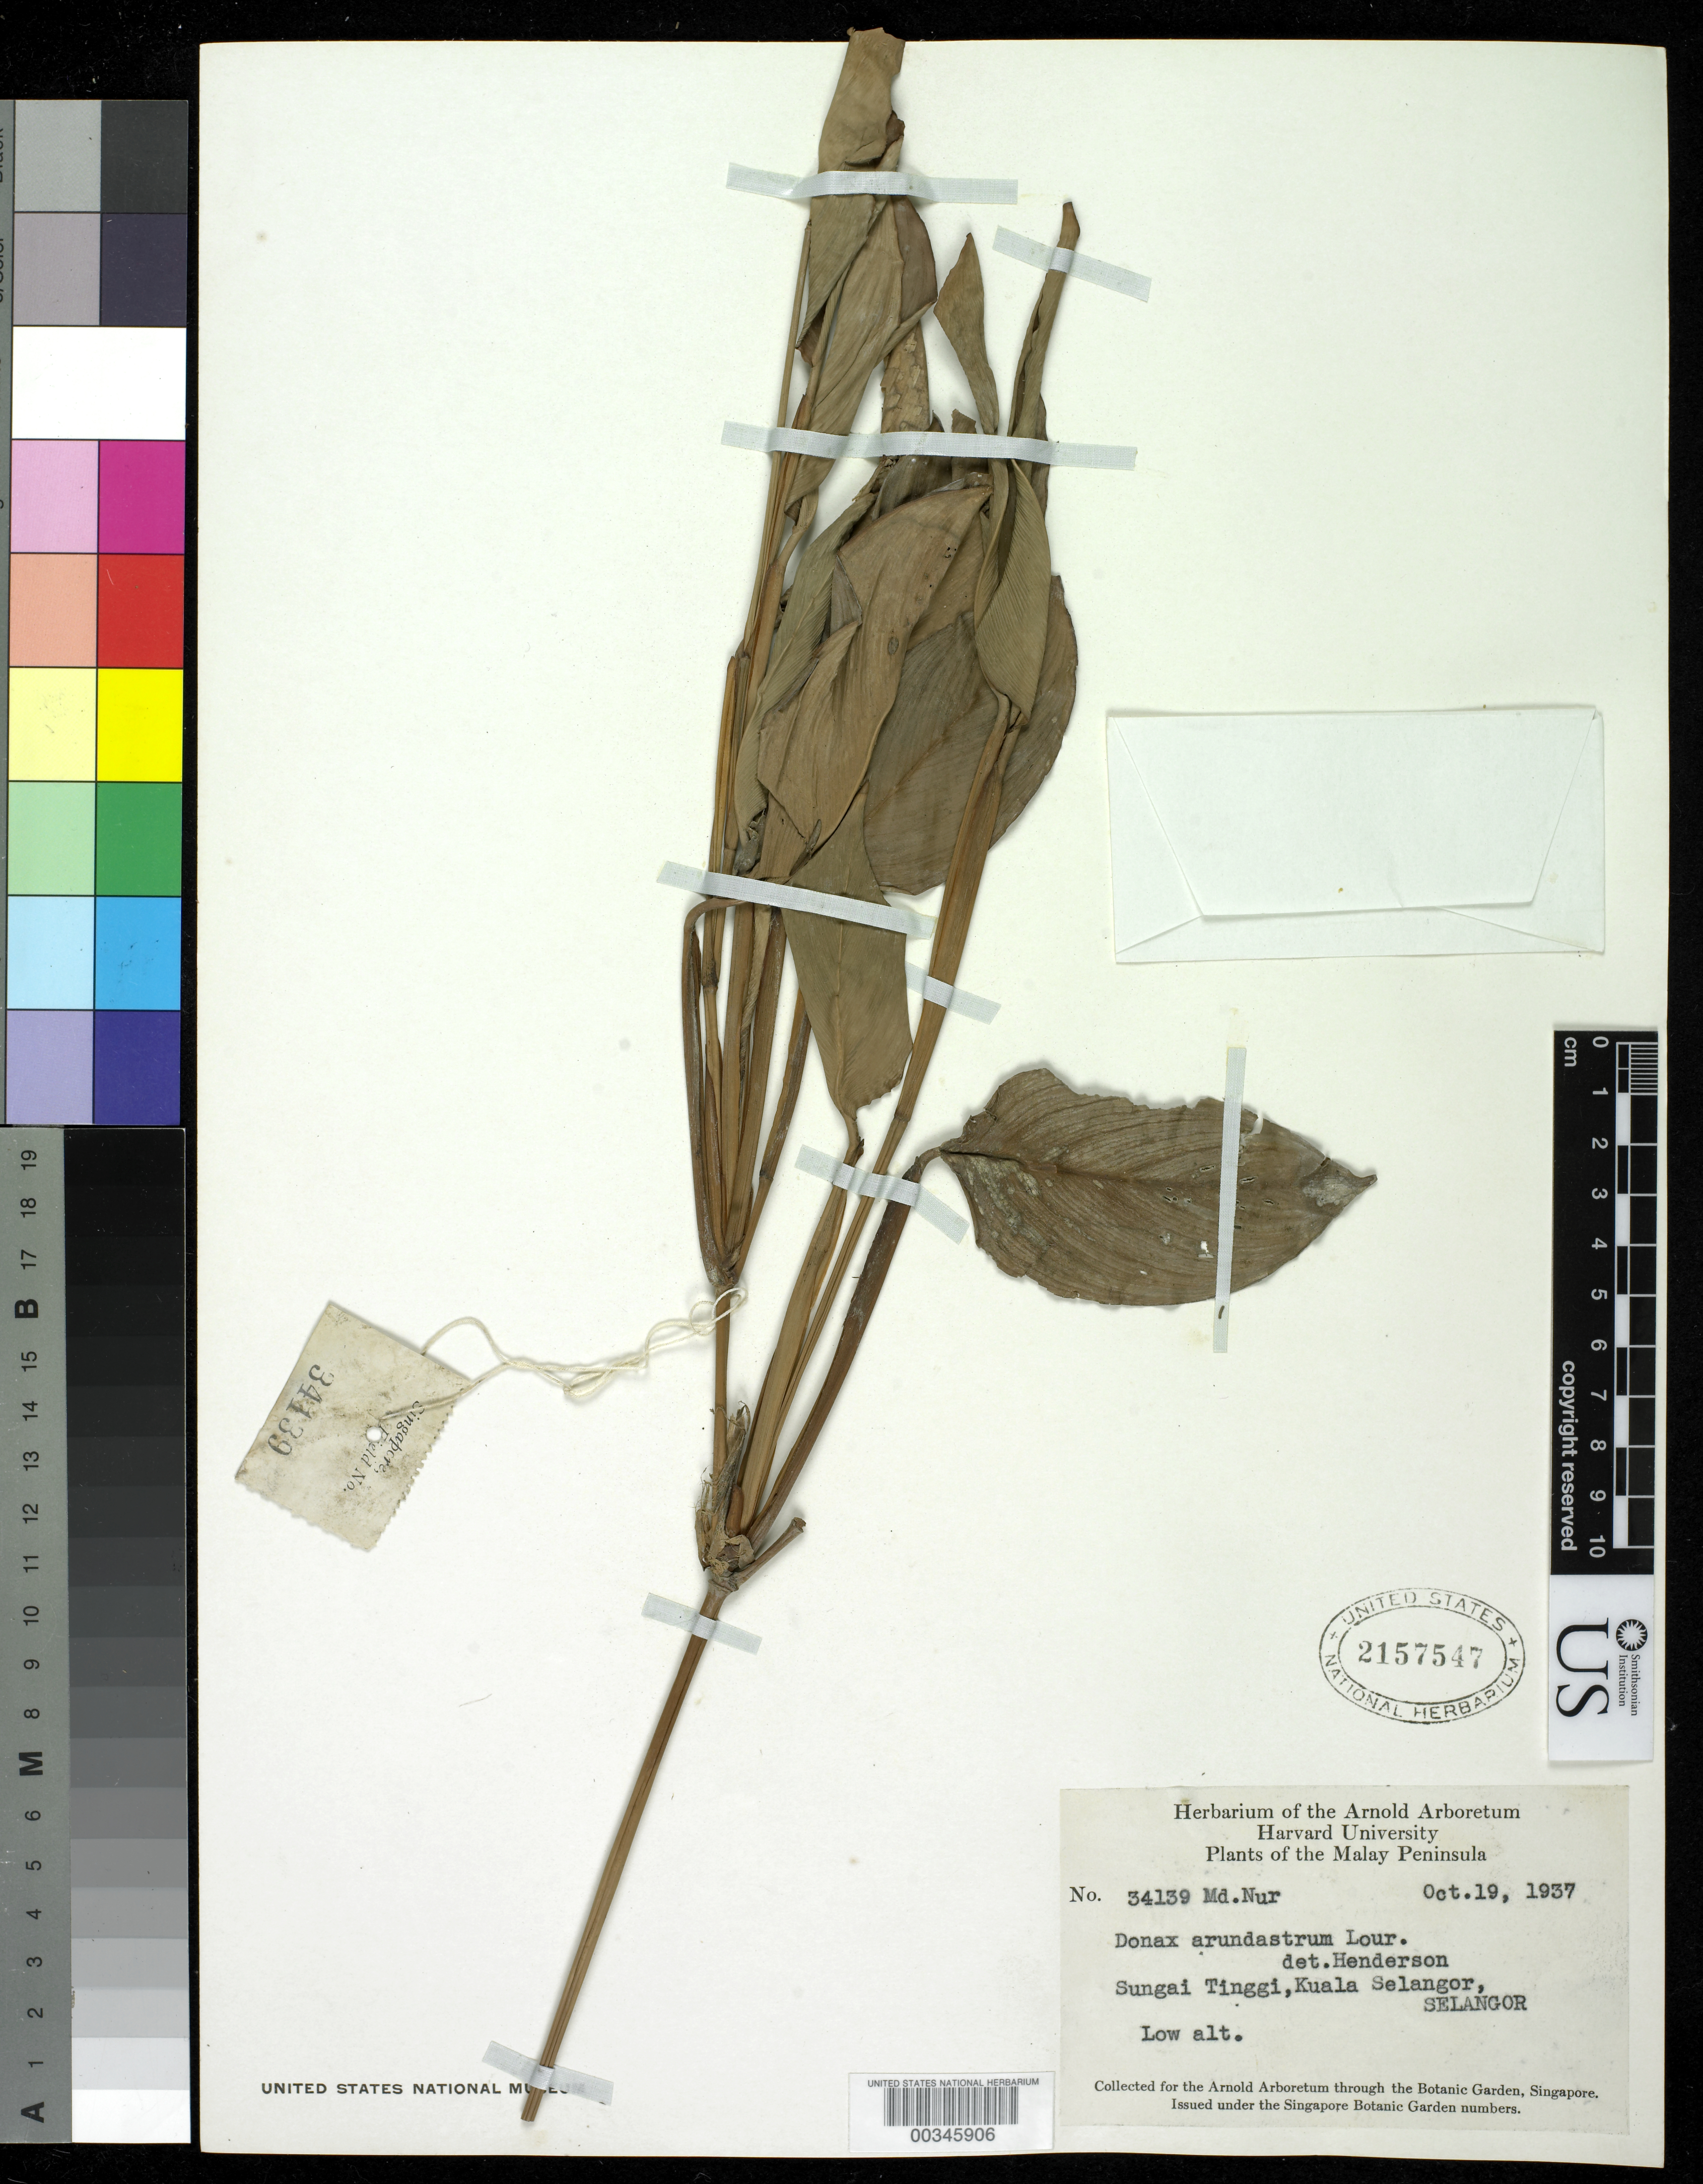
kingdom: Plantae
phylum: Tracheophyta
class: Liliopsida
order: Zingiberales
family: Marantaceae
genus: Donax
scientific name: Donax arundinastrum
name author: Lour.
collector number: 34139 Md.nur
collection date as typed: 19 Oct 1937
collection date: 1937-10-19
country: Malaysia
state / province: Selangor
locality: Sungai tinggi, kuala selangor [Malay Peninsula]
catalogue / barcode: US 2157547